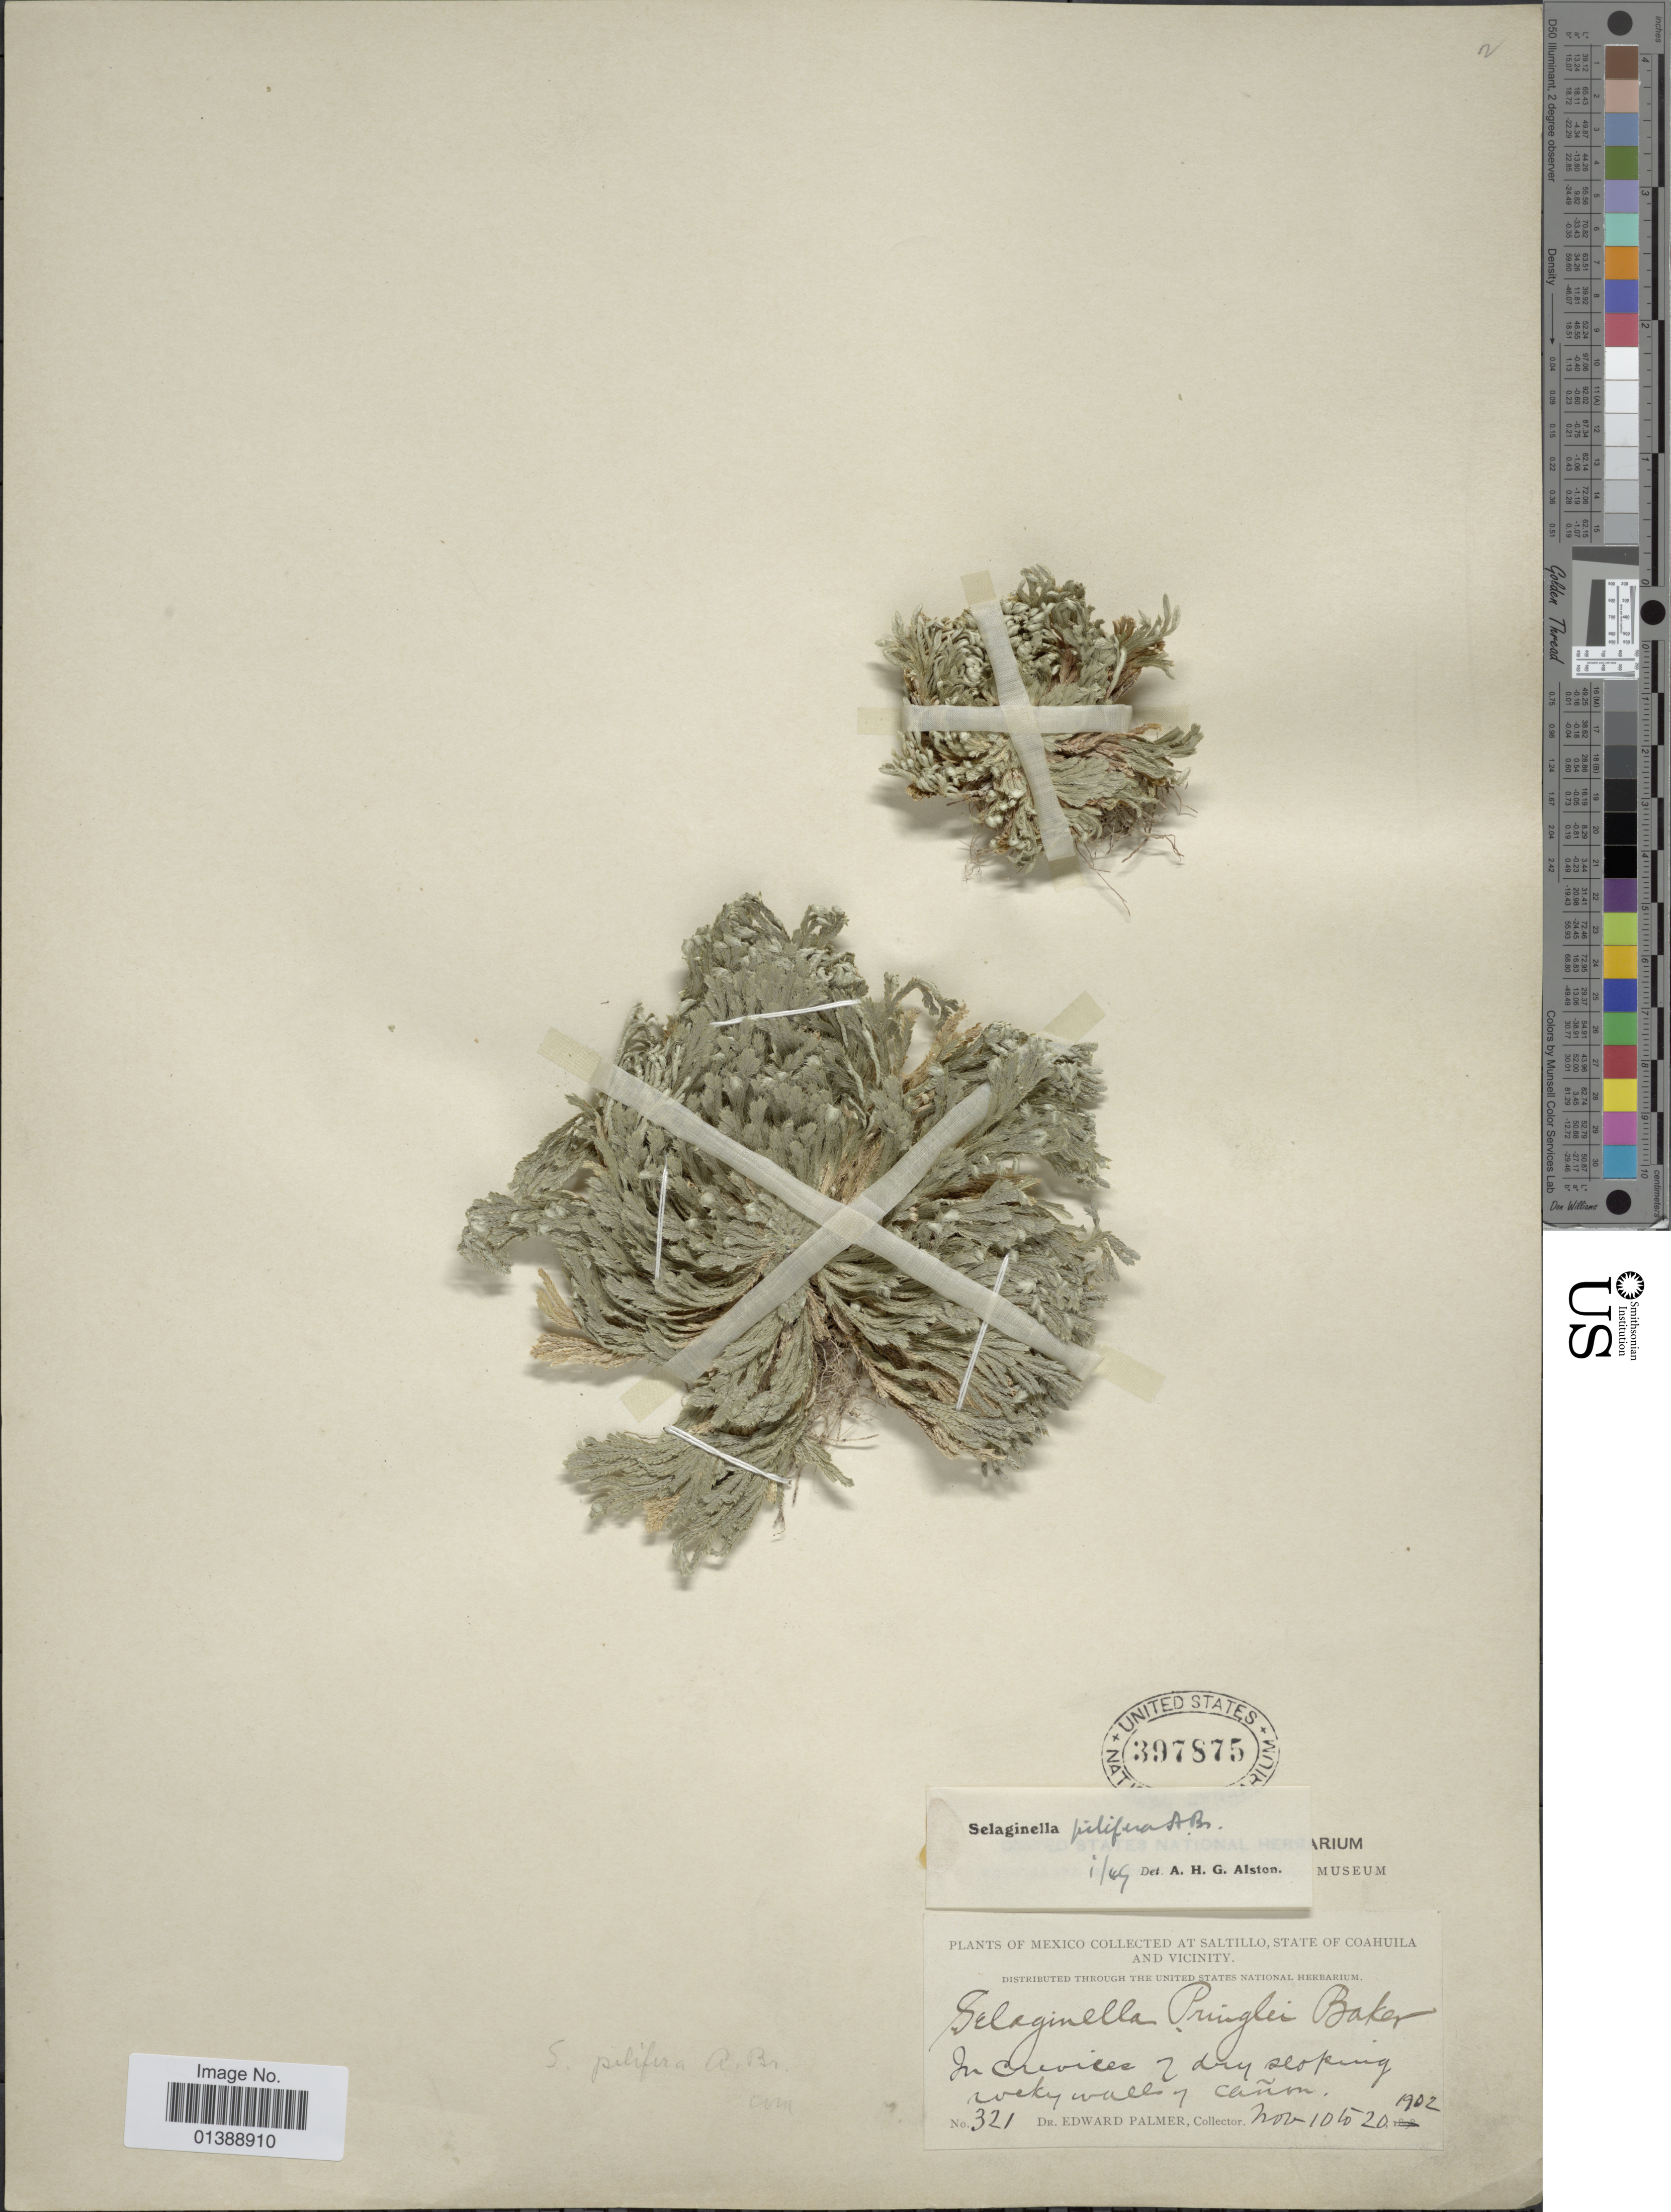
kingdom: Plantae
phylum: Tracheophyta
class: Lycopodiopsida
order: Selaginellales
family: Selaginellaceae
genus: Selaginella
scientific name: Selaginella pilifera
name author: A. Braun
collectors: E. Palmer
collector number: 321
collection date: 1902-11-10/1902-11-20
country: Mexico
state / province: Coahuila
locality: At Saltillo, State of Coahuila and Vicinity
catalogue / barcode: US 397875